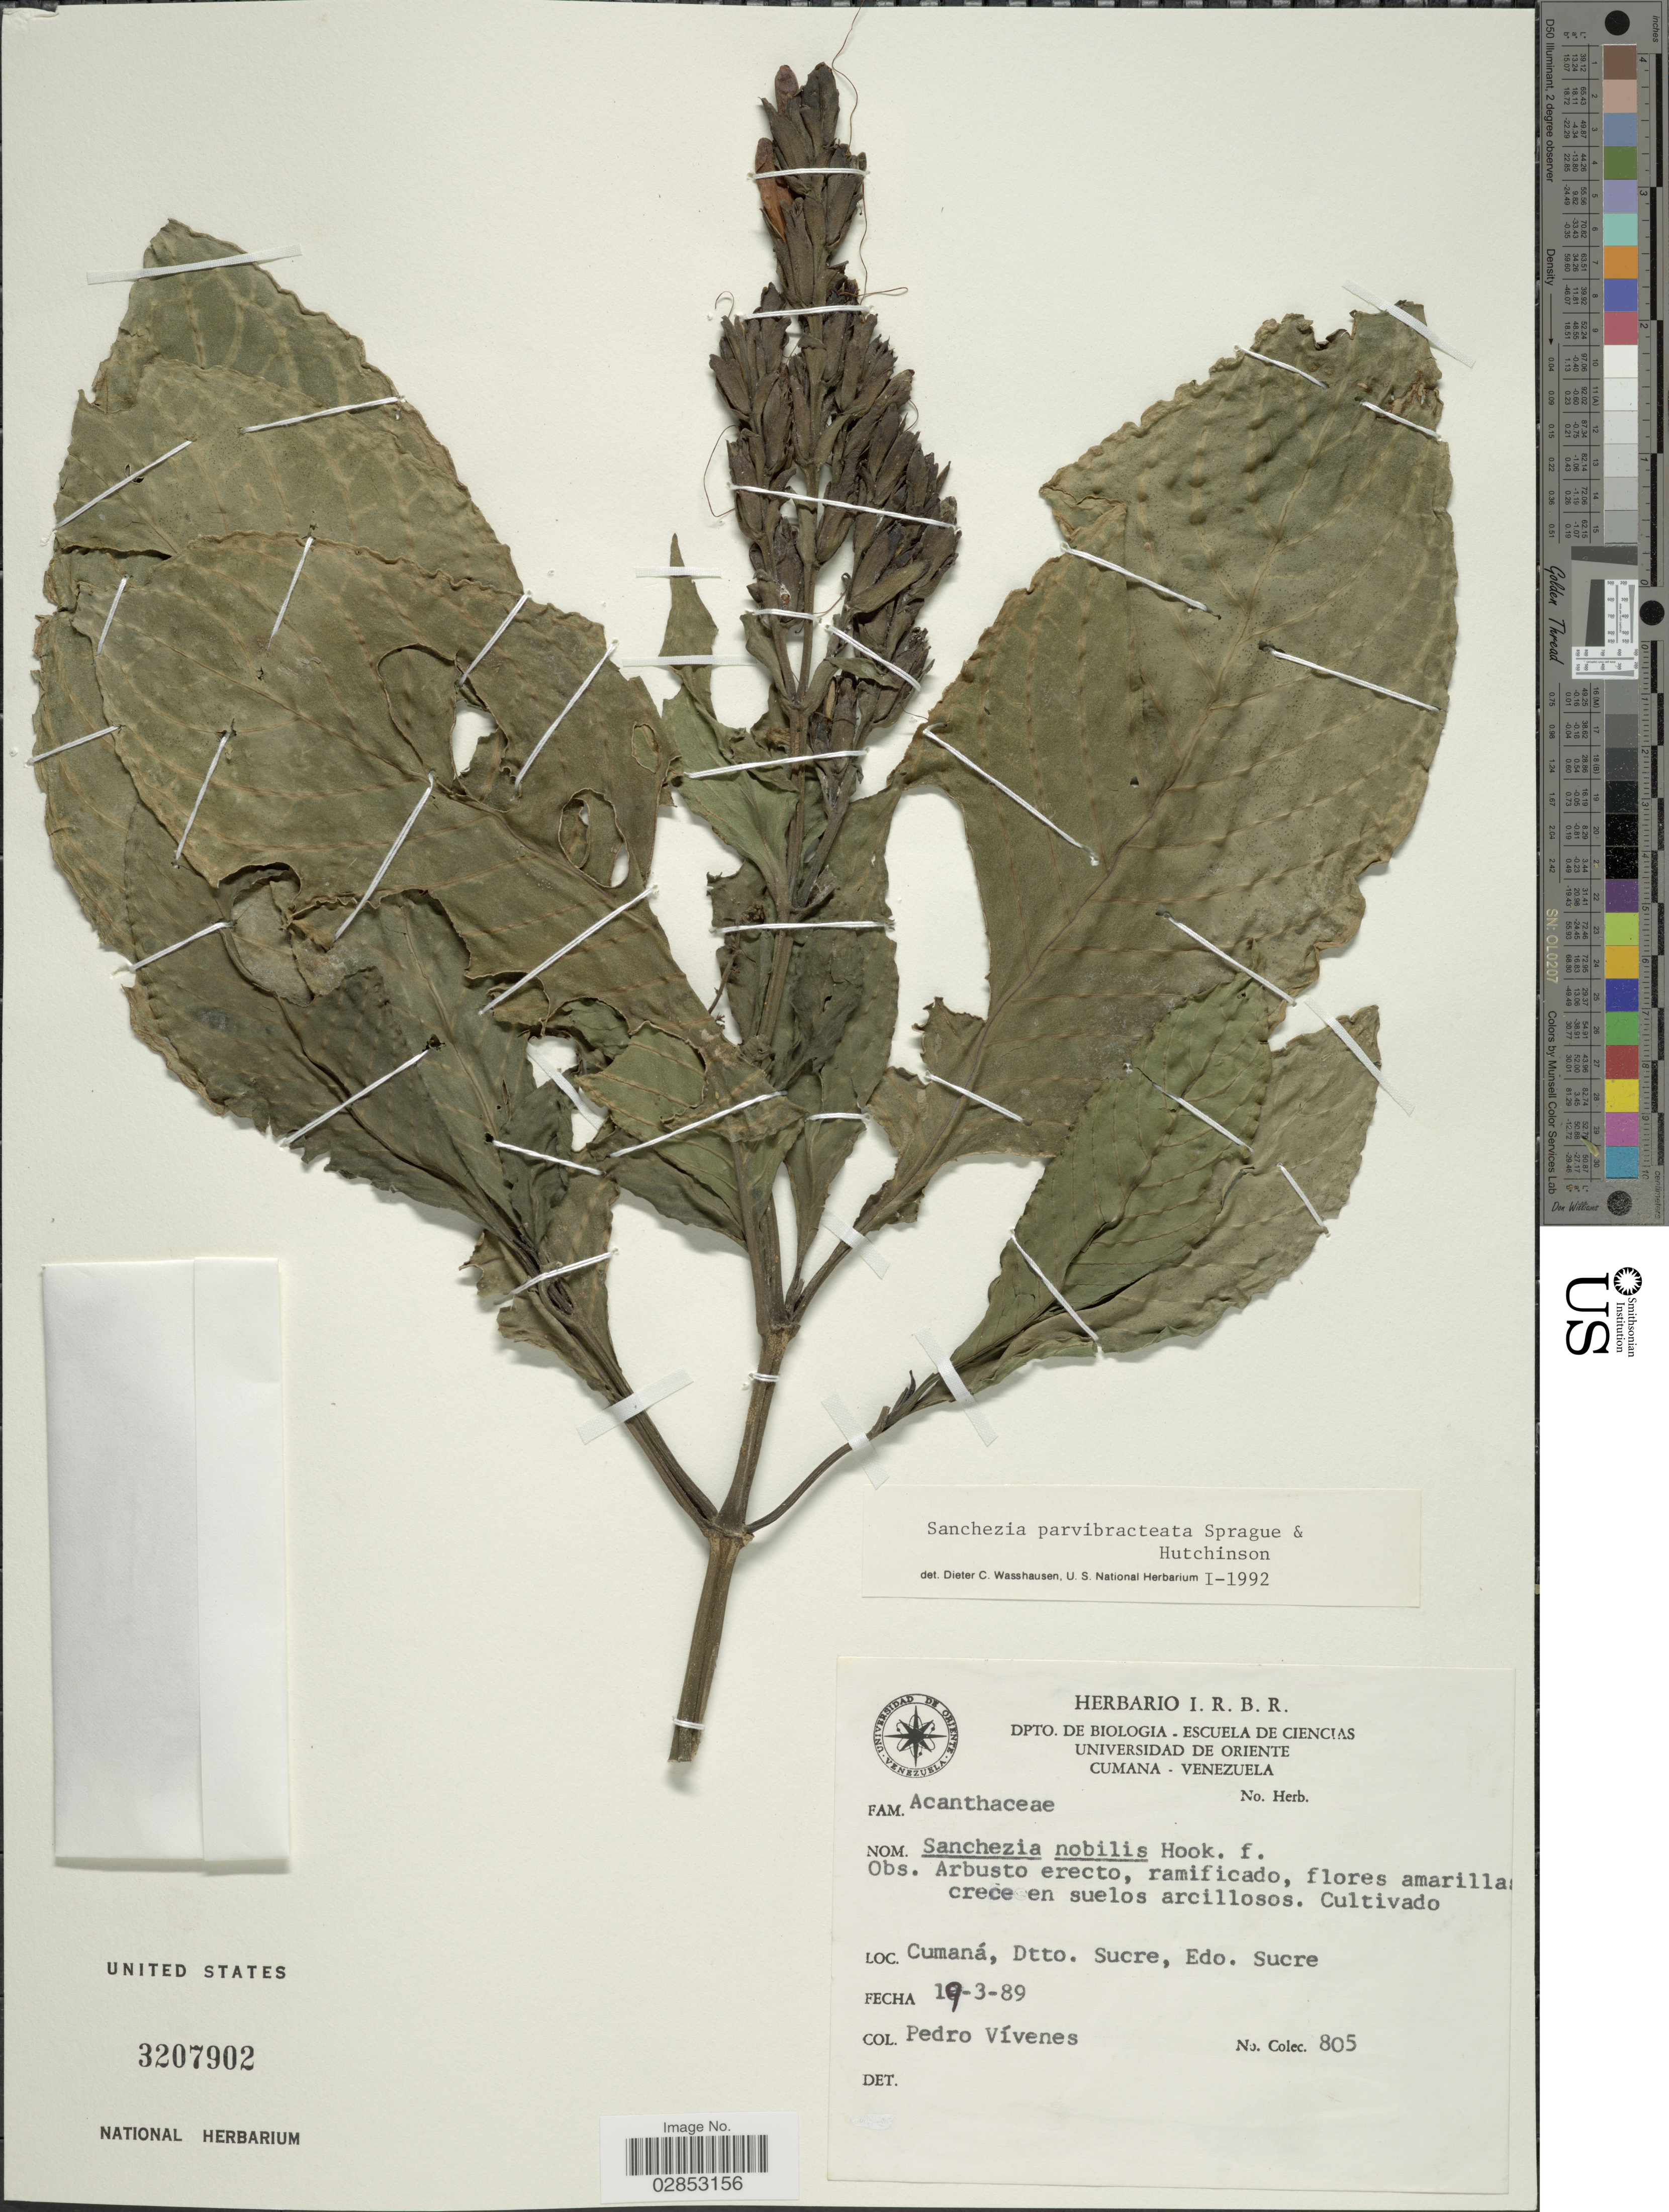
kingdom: Plantae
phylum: Tracheophyta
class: Magnoliopsida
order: Lamiales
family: Acanthaceae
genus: Sanchezia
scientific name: Sanchezia parvibracteata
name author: Sprague & Hutch.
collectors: P. Vivenes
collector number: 805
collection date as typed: Transcribed d/m/y: 19/3/89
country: Venezuela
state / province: Sucre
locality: Cumaná, Dtto. Sucre, Edo. Sucre.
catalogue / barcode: US 3207902